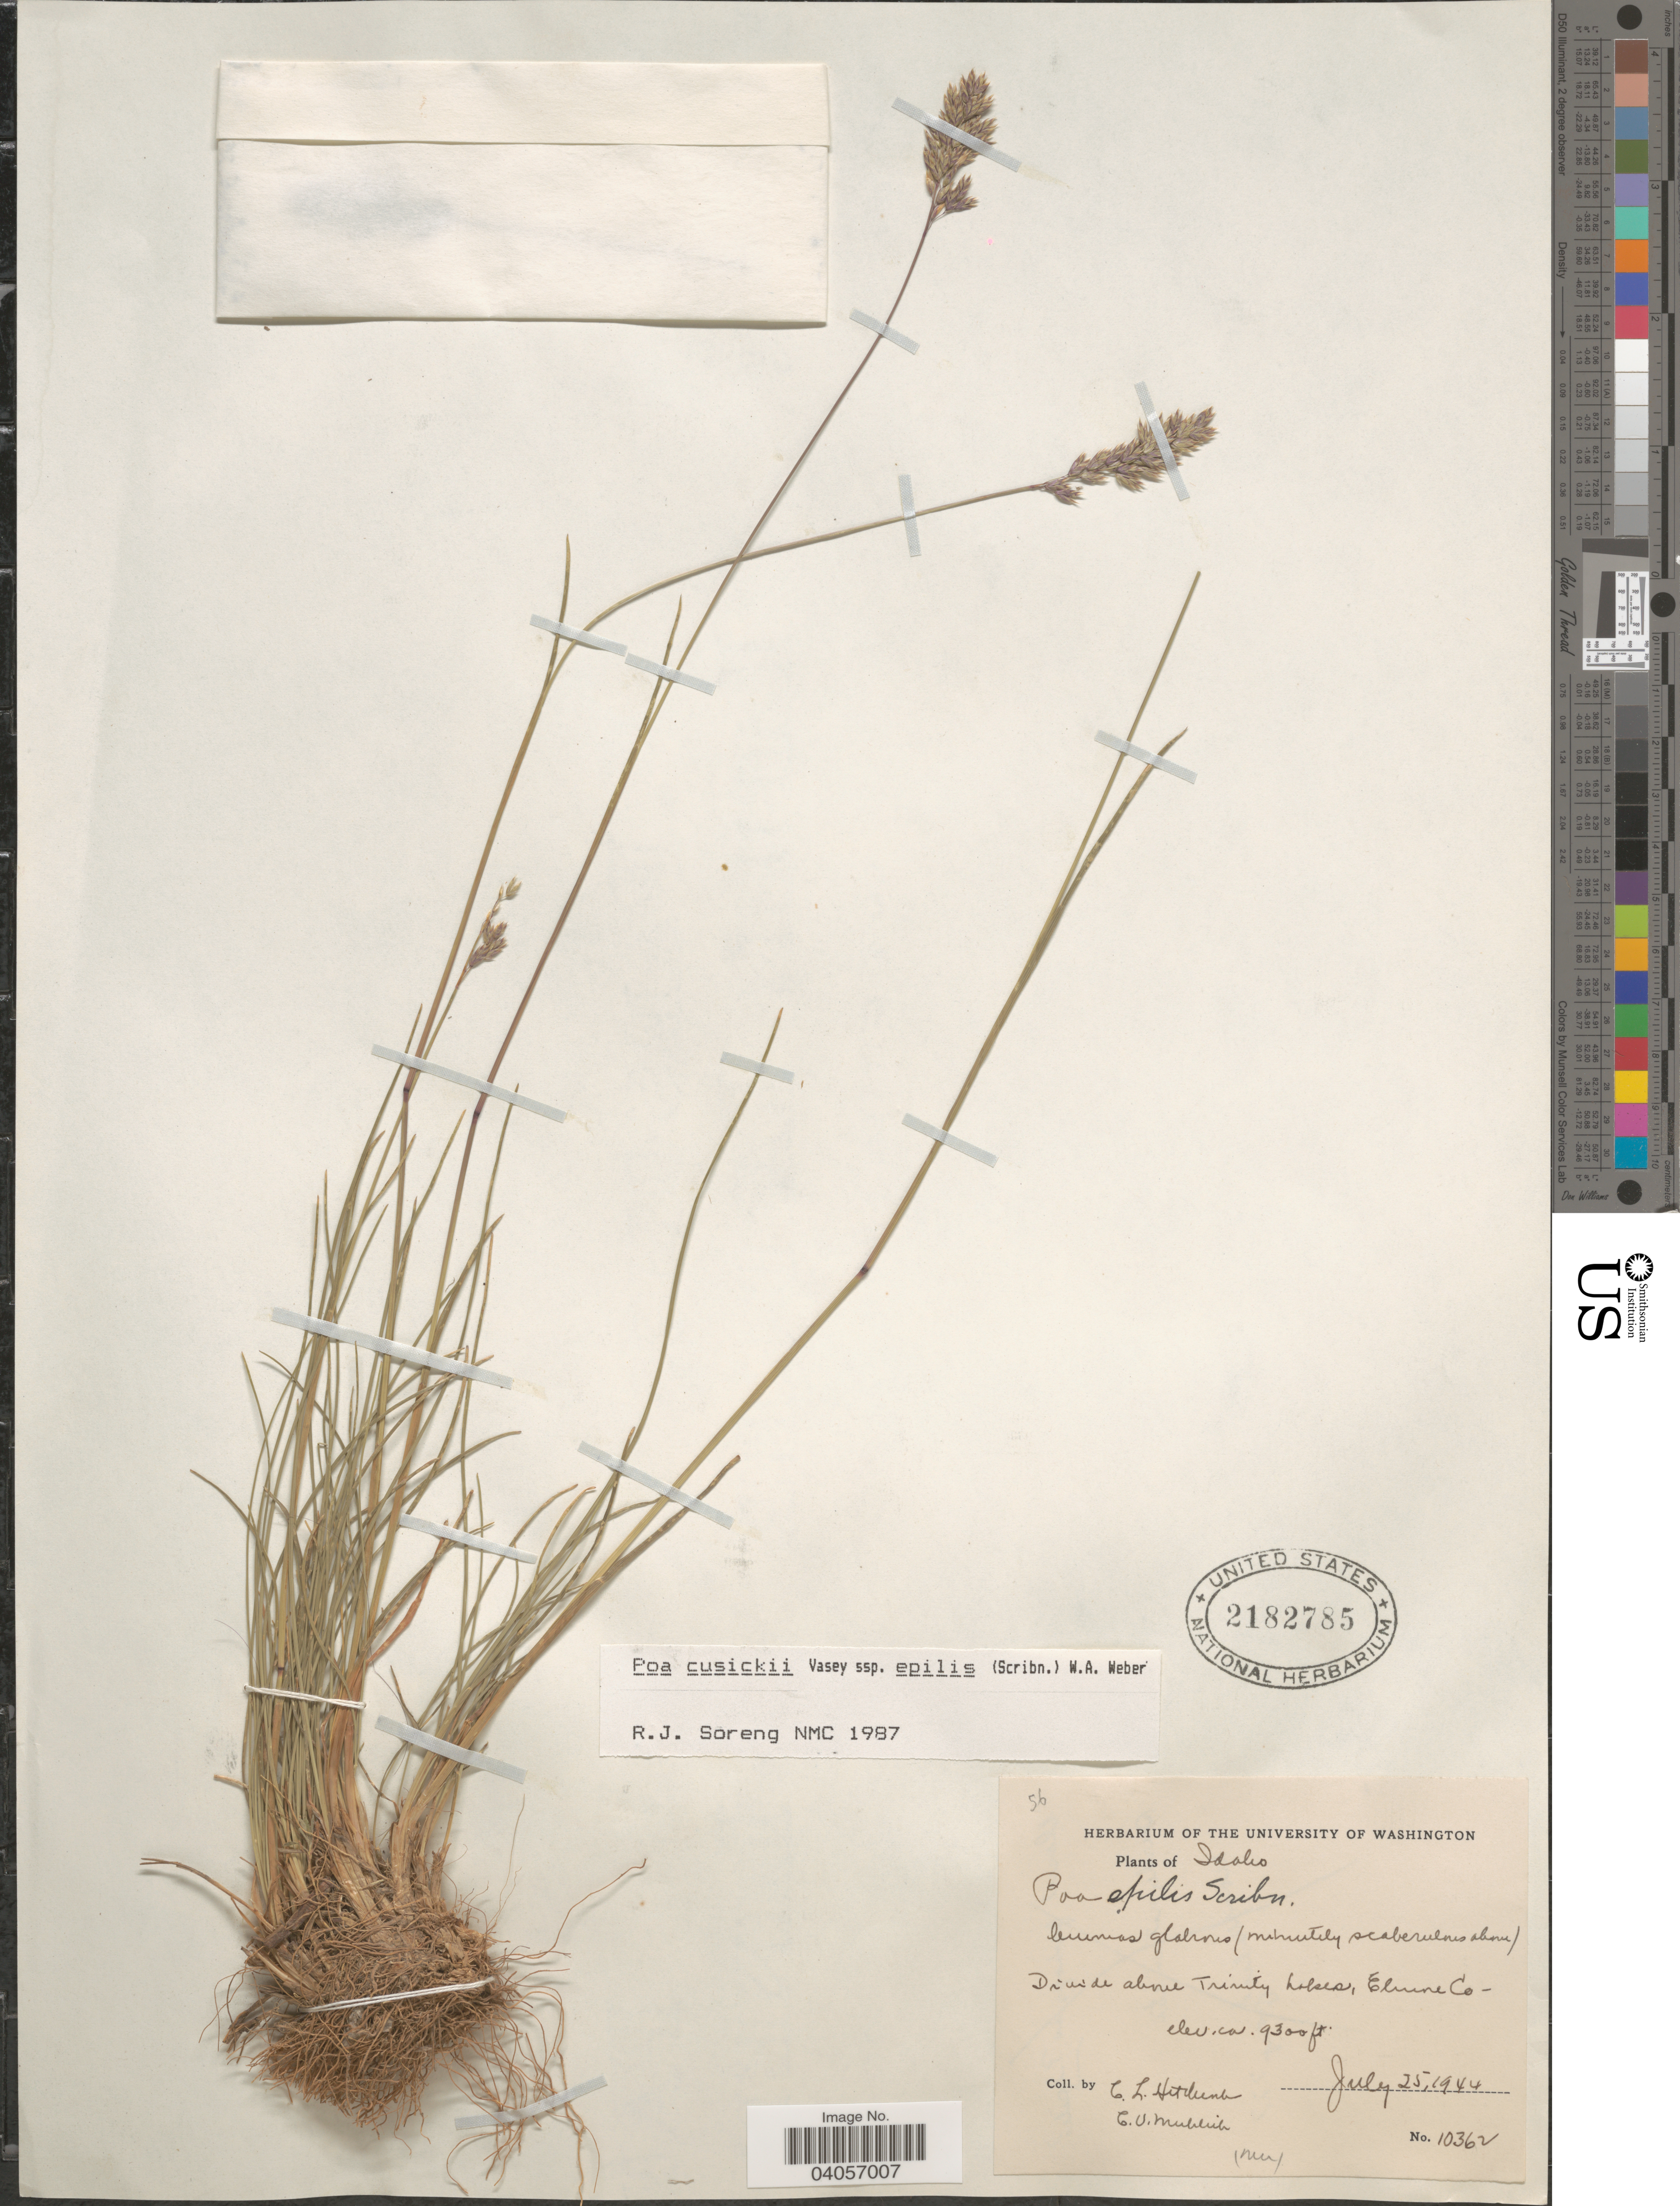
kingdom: Plantae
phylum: Tracheophyta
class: Liliopsida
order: Poales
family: Poaceae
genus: Poa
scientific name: Poa cusickii subsp. epilis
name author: (Scribn.) W.A. Weber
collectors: C. L. Hitchcock & C. V. Muhlick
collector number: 10362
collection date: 1944-07-25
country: United States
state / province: Idaho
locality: Divide above Trinity Lakes, Elmore Co.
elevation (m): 2835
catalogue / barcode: US 2182785